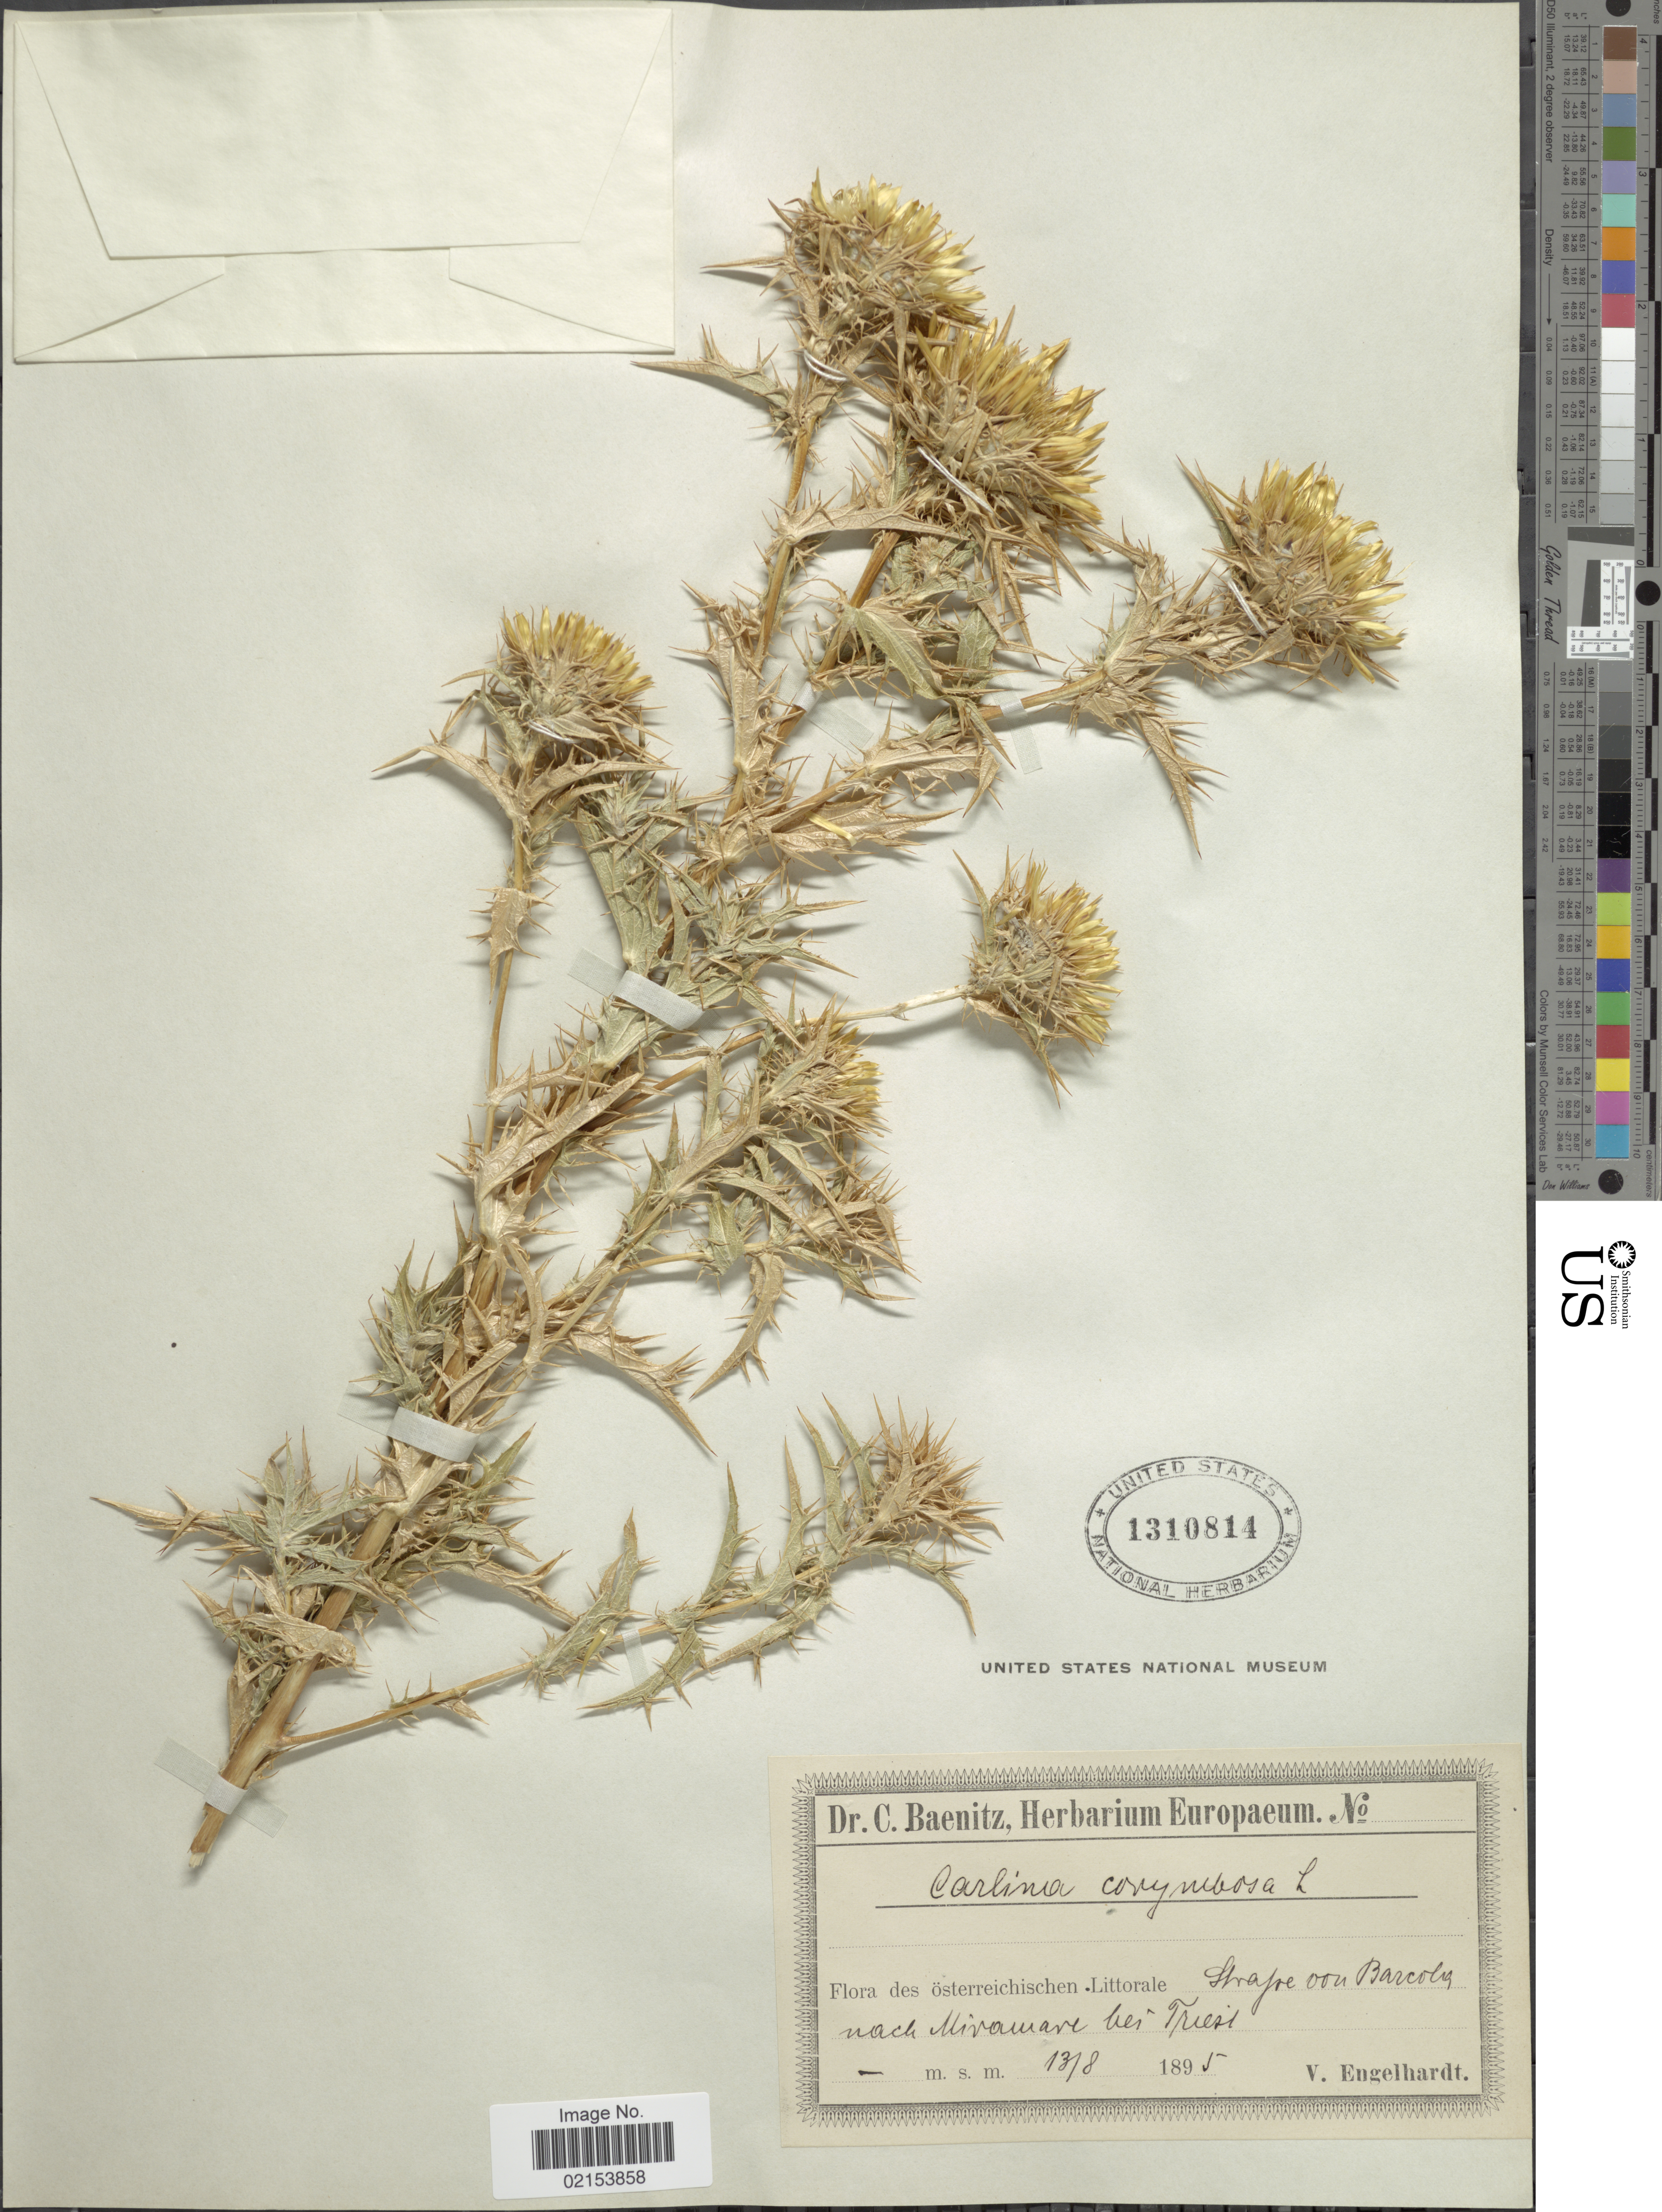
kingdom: Plantae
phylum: Tracheophyta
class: Magnoliopsida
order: Asterales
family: Asteraceae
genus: Carlina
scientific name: Carlina corymbosa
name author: L.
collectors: V. Engelhardt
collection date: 1895-08-13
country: Austria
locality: Osterreichischen Littorale; Strape con Barcola nach Miramar bei Triest [interpreted]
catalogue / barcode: US 1310814